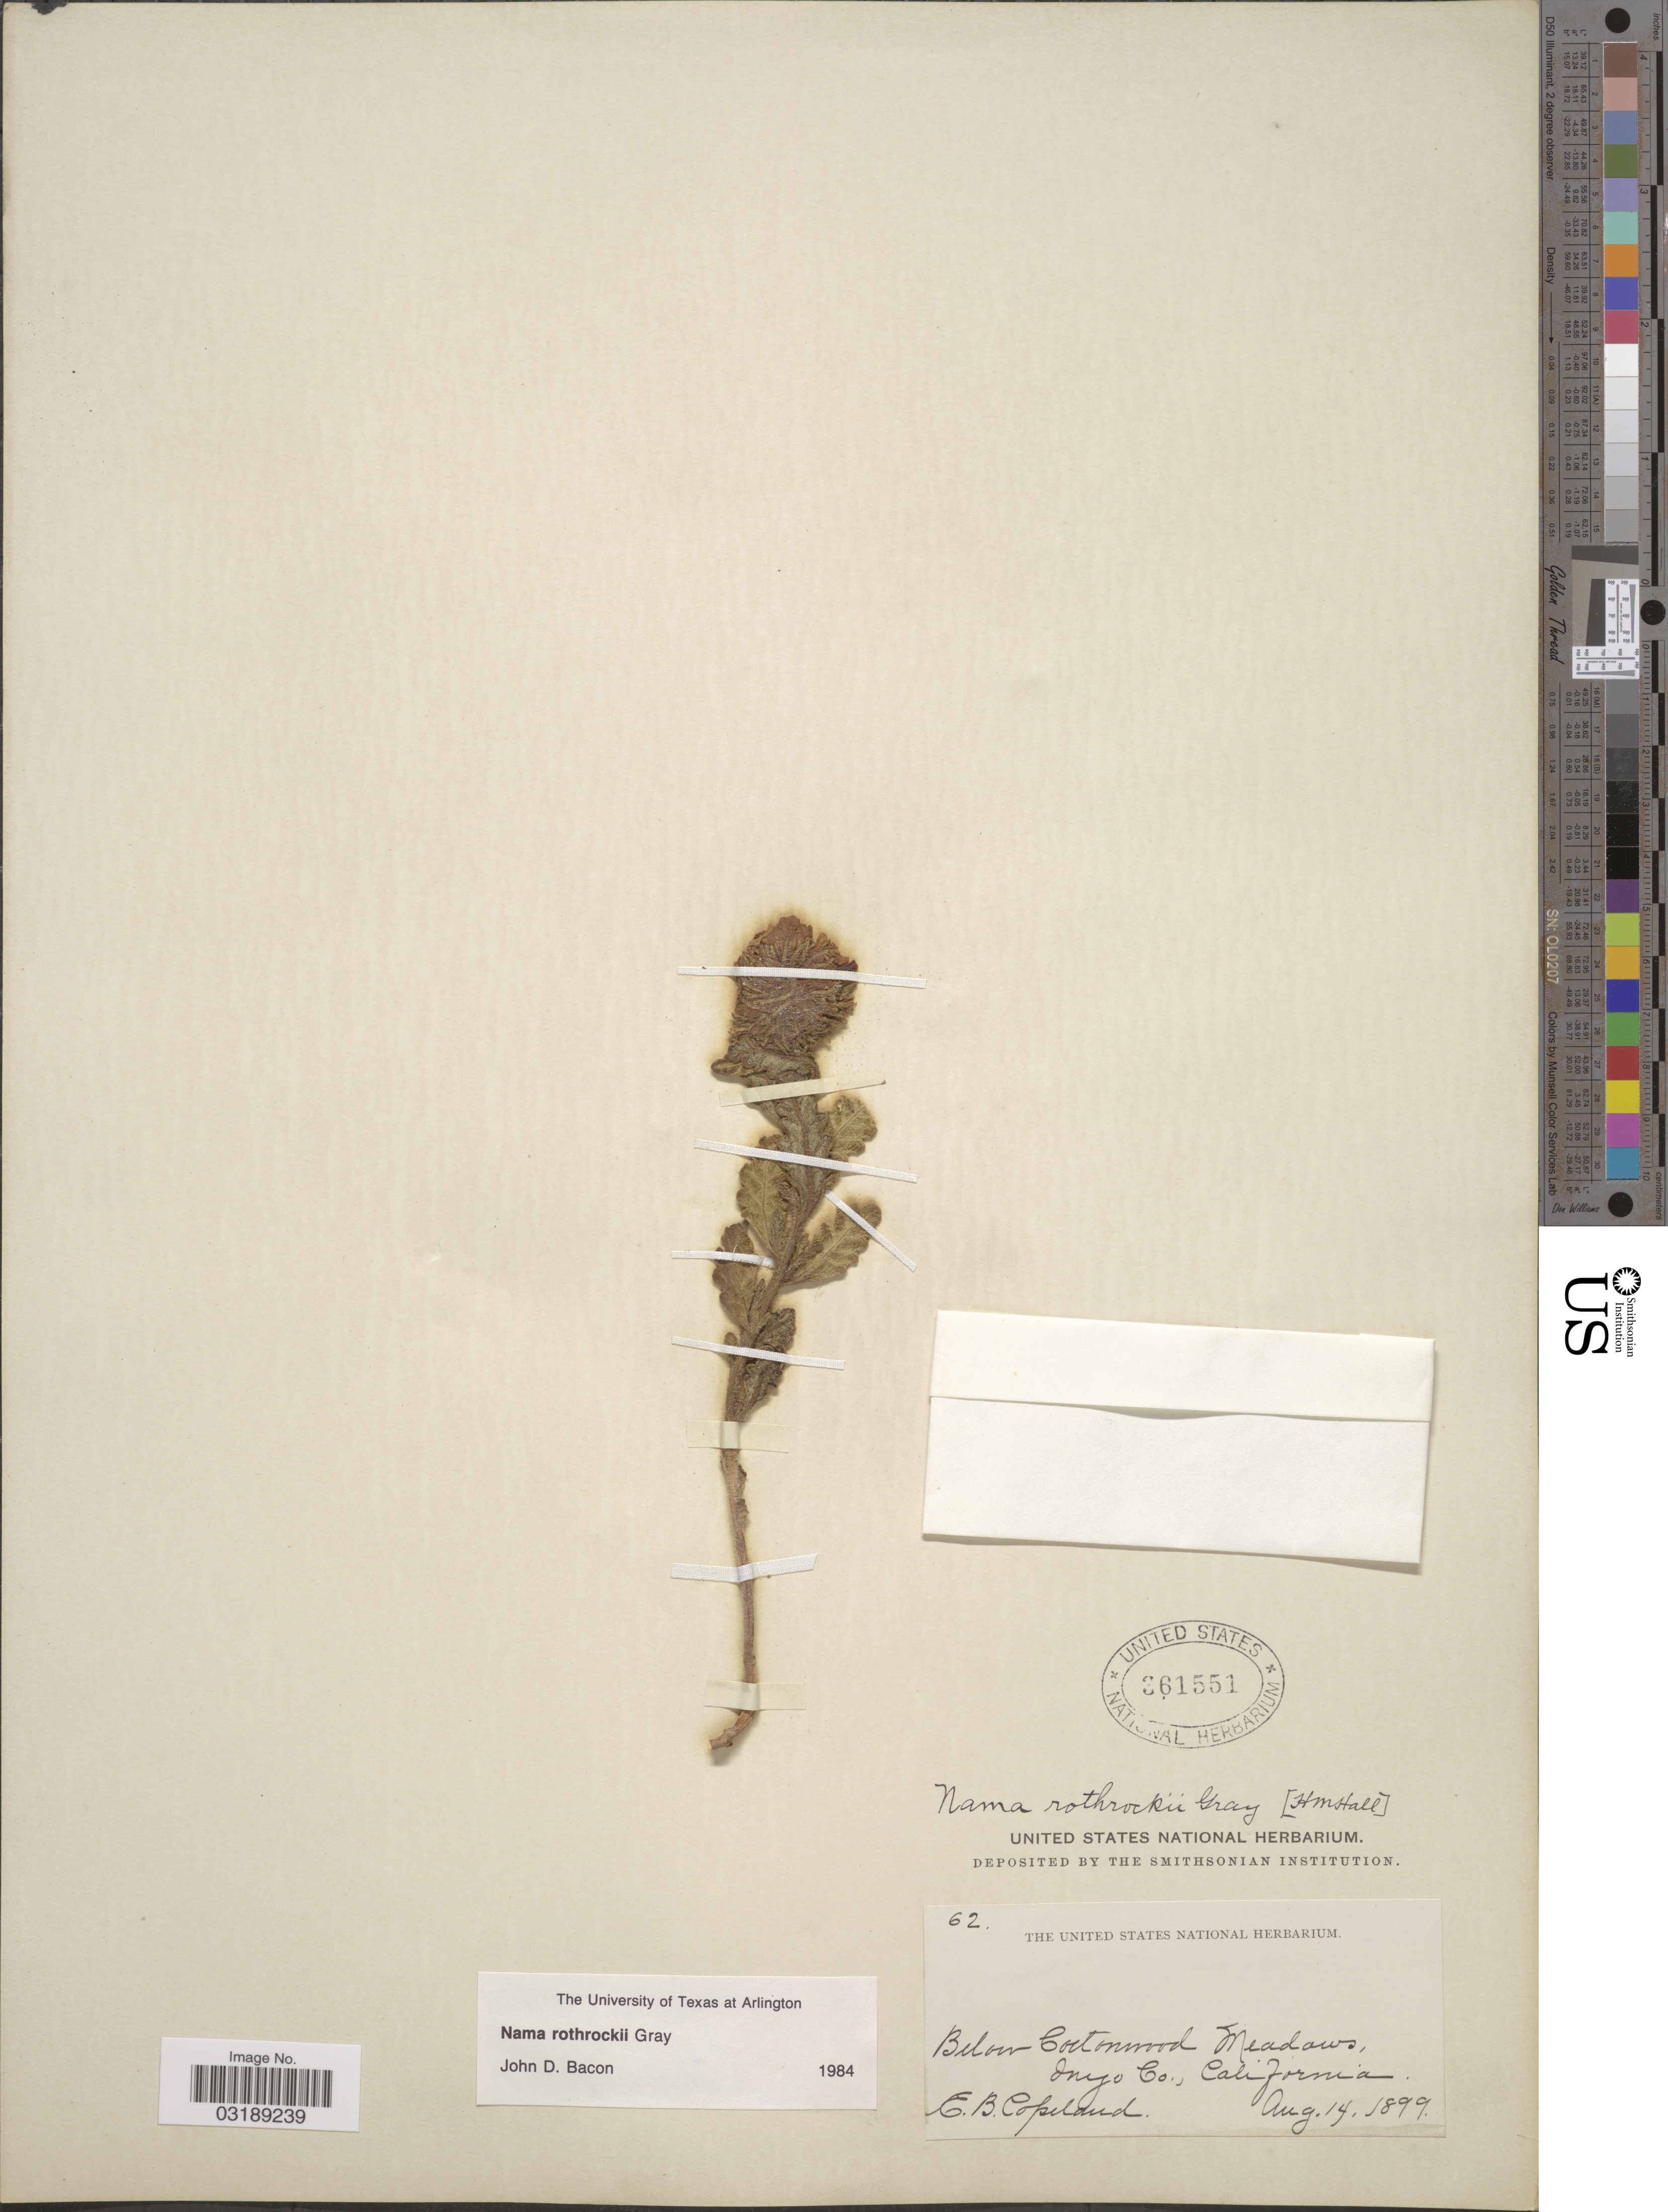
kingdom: Plantae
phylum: Tracheophyta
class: Magnoliopsida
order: Boraginales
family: Namaceae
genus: Nama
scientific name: Nama rothrockii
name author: A. Gray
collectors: E. B. Copeland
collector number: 62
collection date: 1899-08-14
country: United States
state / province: California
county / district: Inyo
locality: Below Cottonwood Meadows, Inyo Co., California.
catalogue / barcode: US 361551